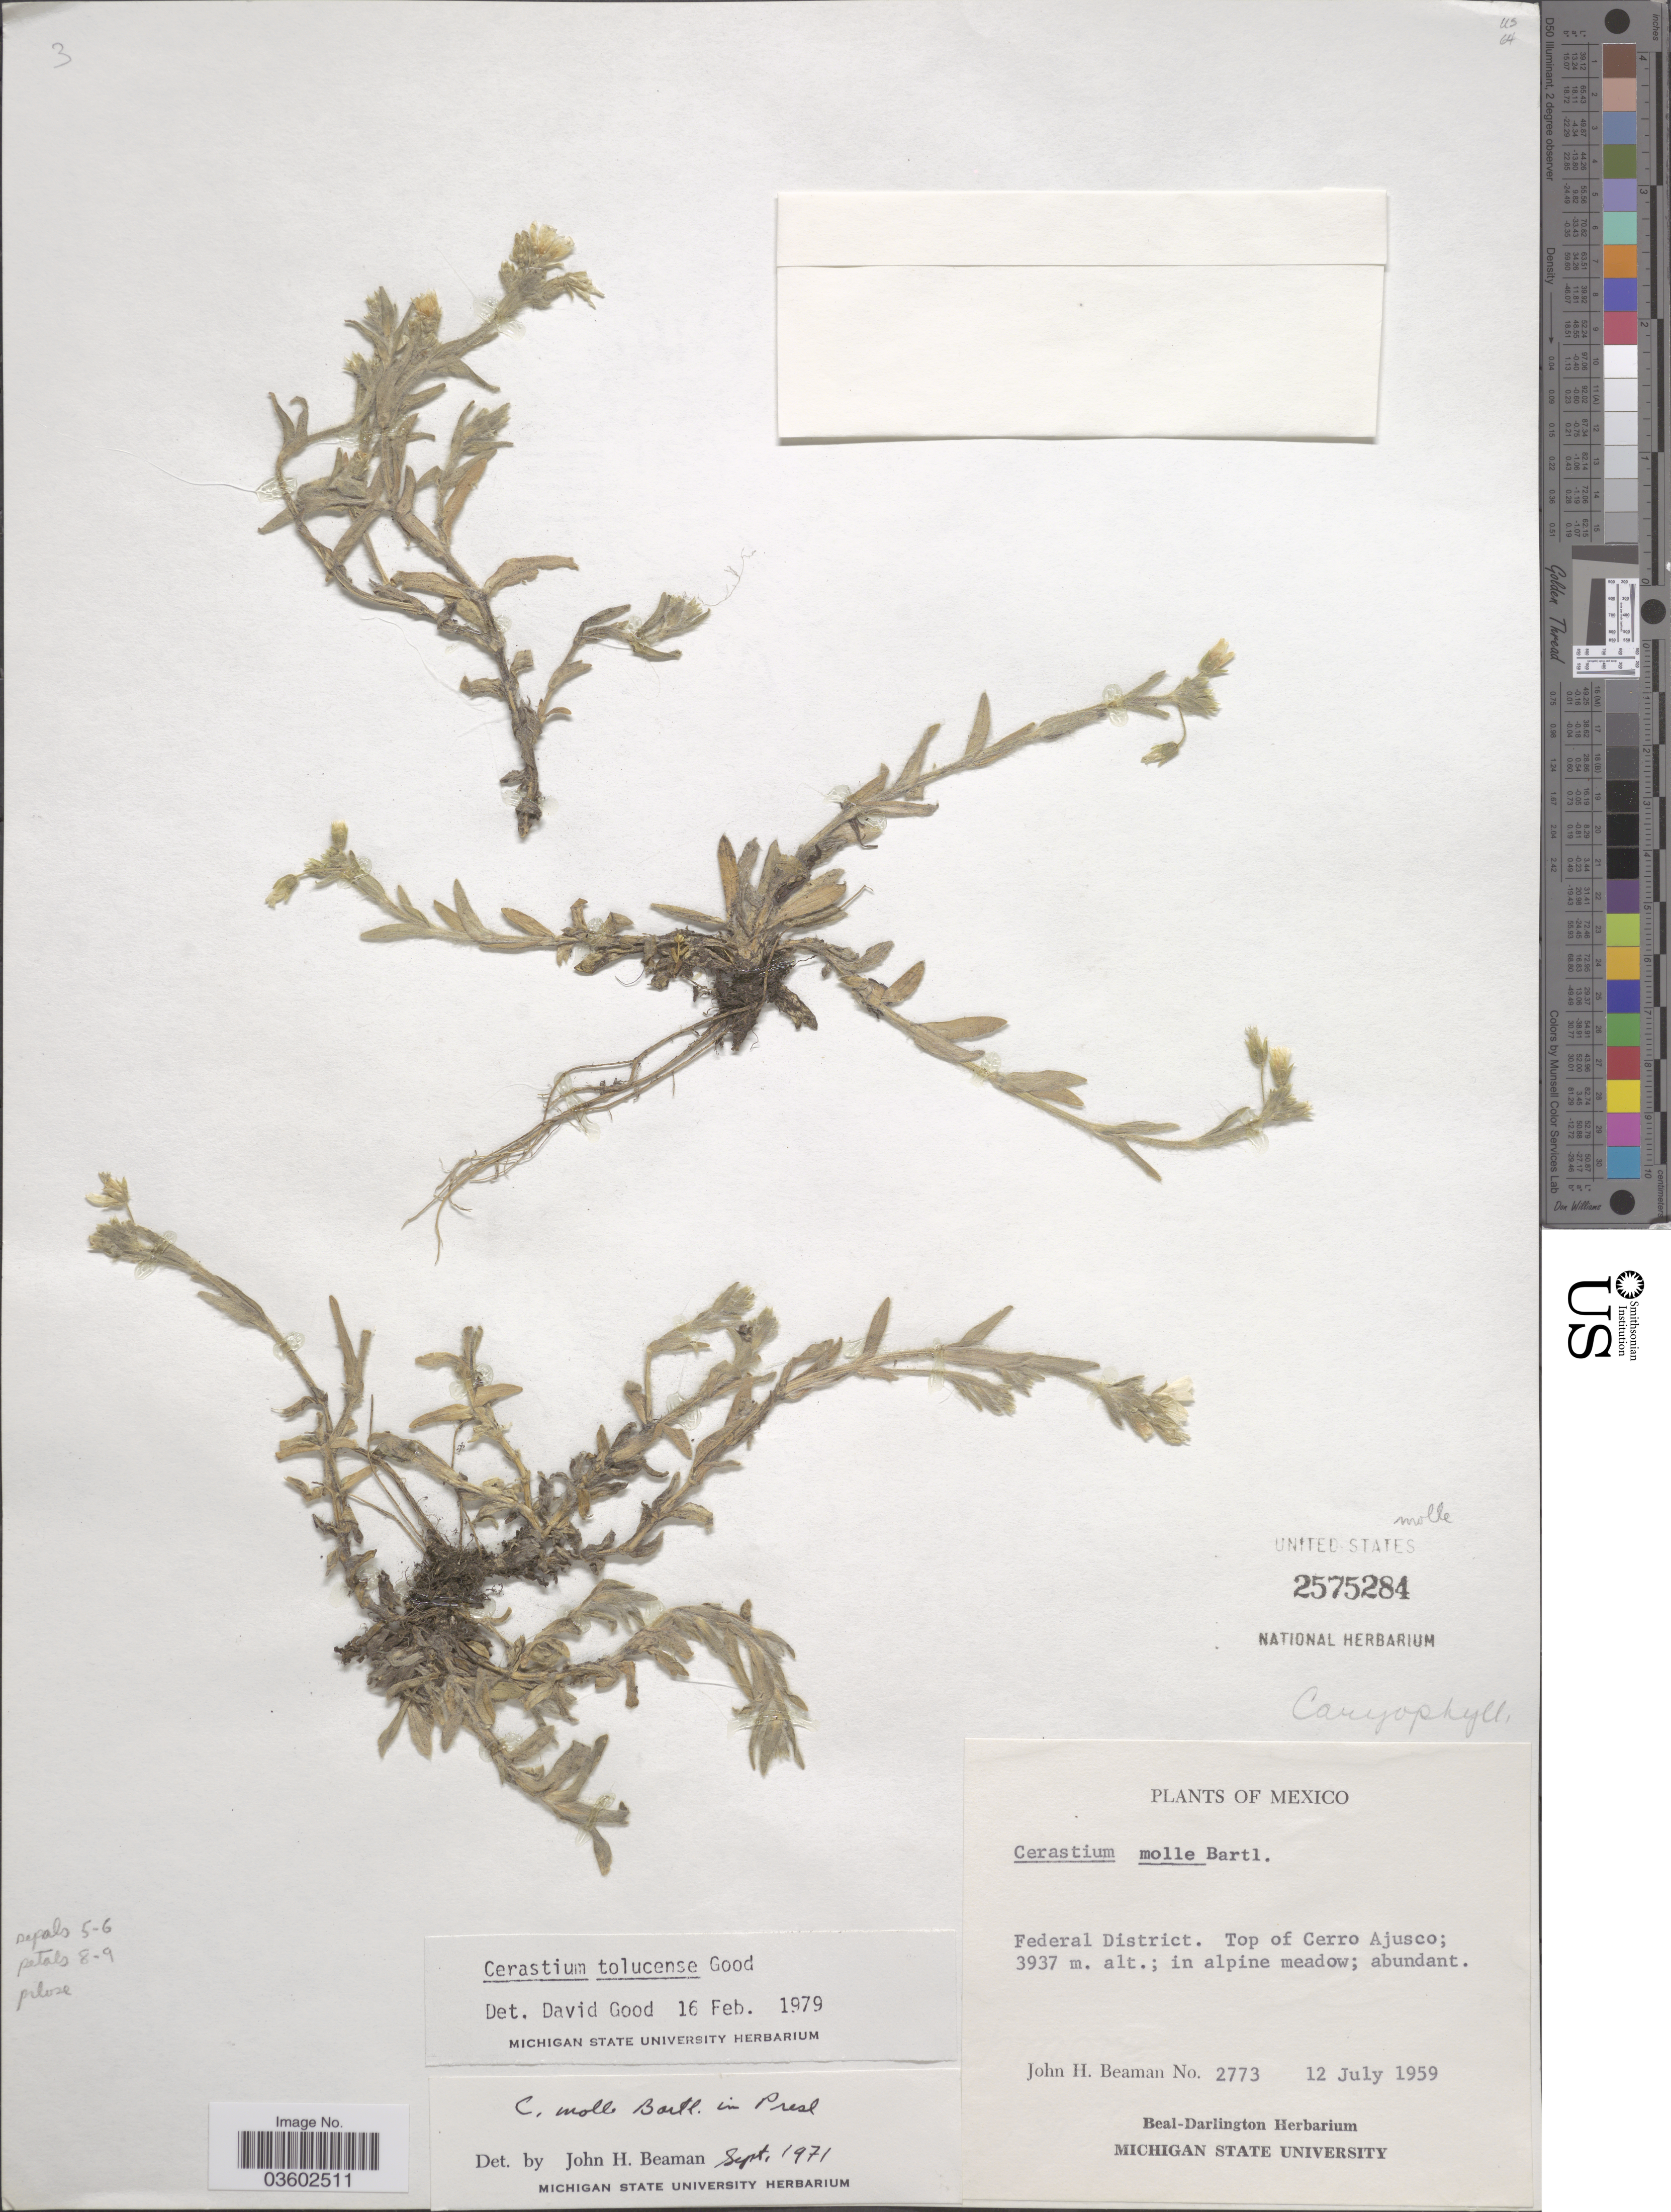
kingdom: Plantae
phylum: Tracheophyta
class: Magnoliopsida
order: Caryophyllales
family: Caryophyllaceae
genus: Cerastium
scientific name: Cerastium tolucense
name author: D.A. Good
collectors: J. H. Beaman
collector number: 2773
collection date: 1959-07-12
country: Mexico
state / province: Distrito Federal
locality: Federal District. Top of Cerro Adjusco.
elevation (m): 3937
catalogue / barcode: US 2575284